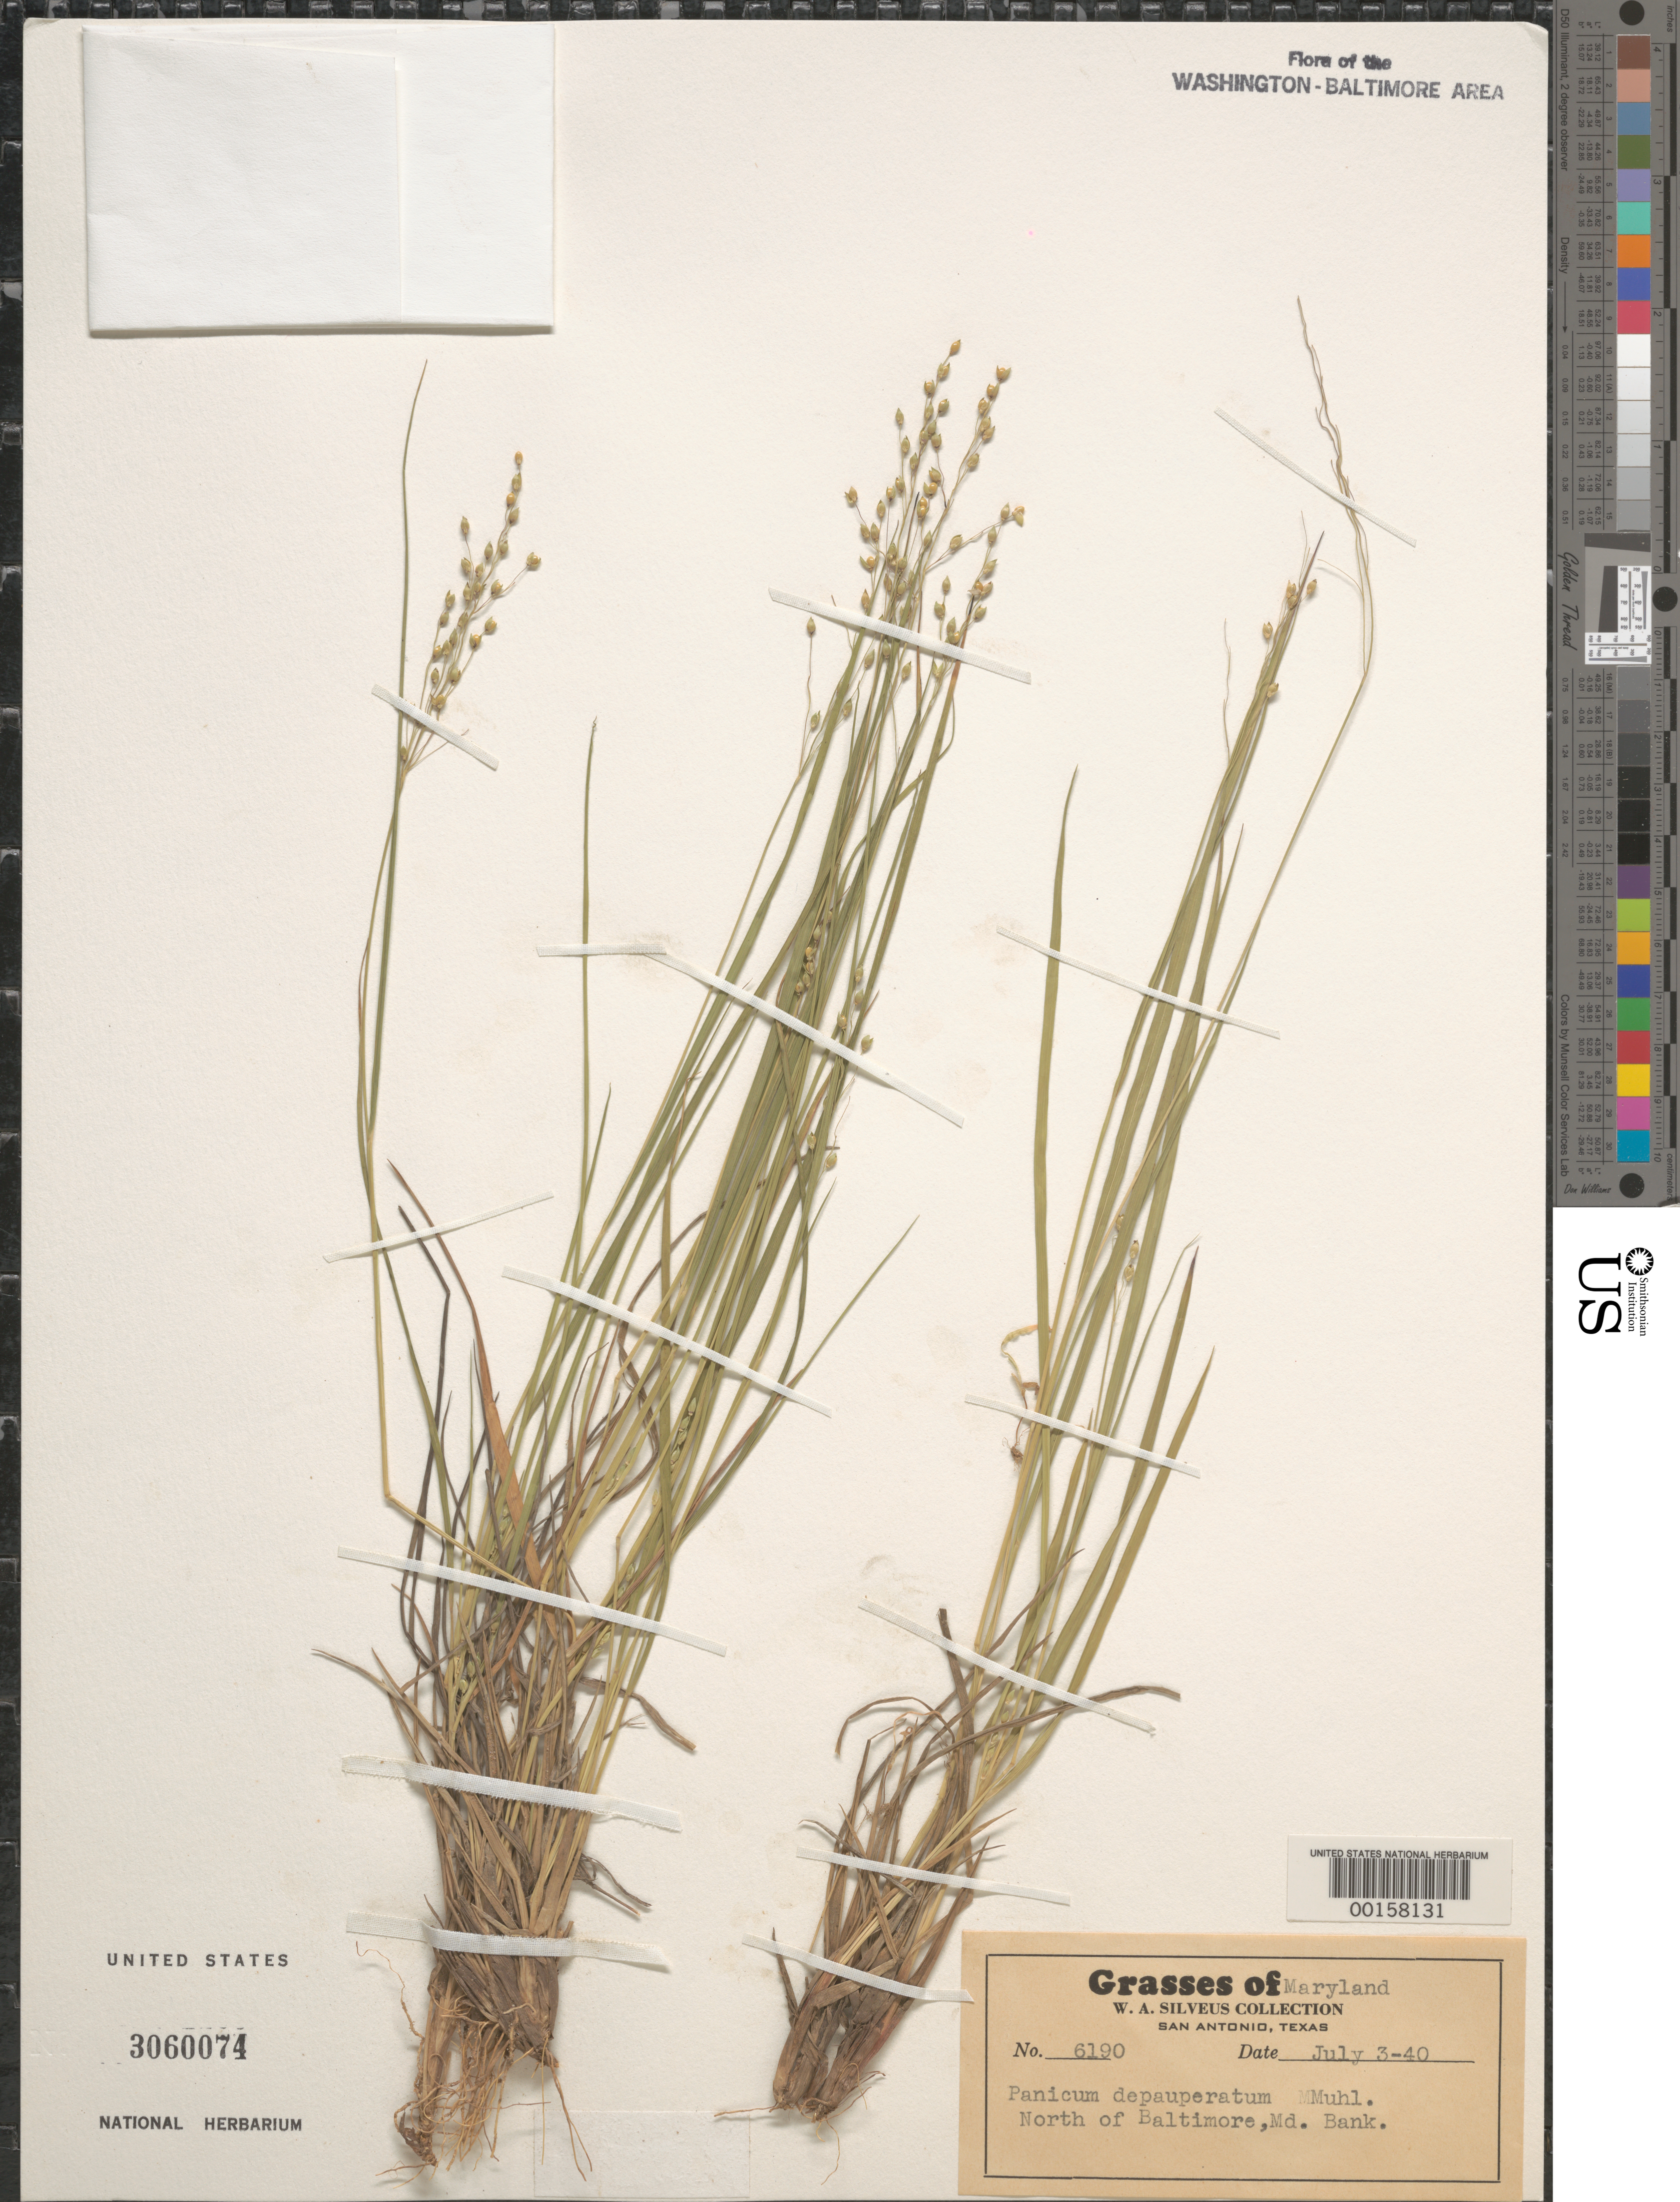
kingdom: Plantae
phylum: Tracheophyta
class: Liliopsida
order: Poales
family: Poaceae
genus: Dichanthelium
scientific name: Dichanthelium depauperatum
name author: (Muhl.) Gould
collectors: W. Silveus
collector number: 6190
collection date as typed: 03 Jul 1940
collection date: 1940-07-03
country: United States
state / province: Maryland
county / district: Baltimore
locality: N of Baltimore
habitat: Bank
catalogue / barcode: US 3060074